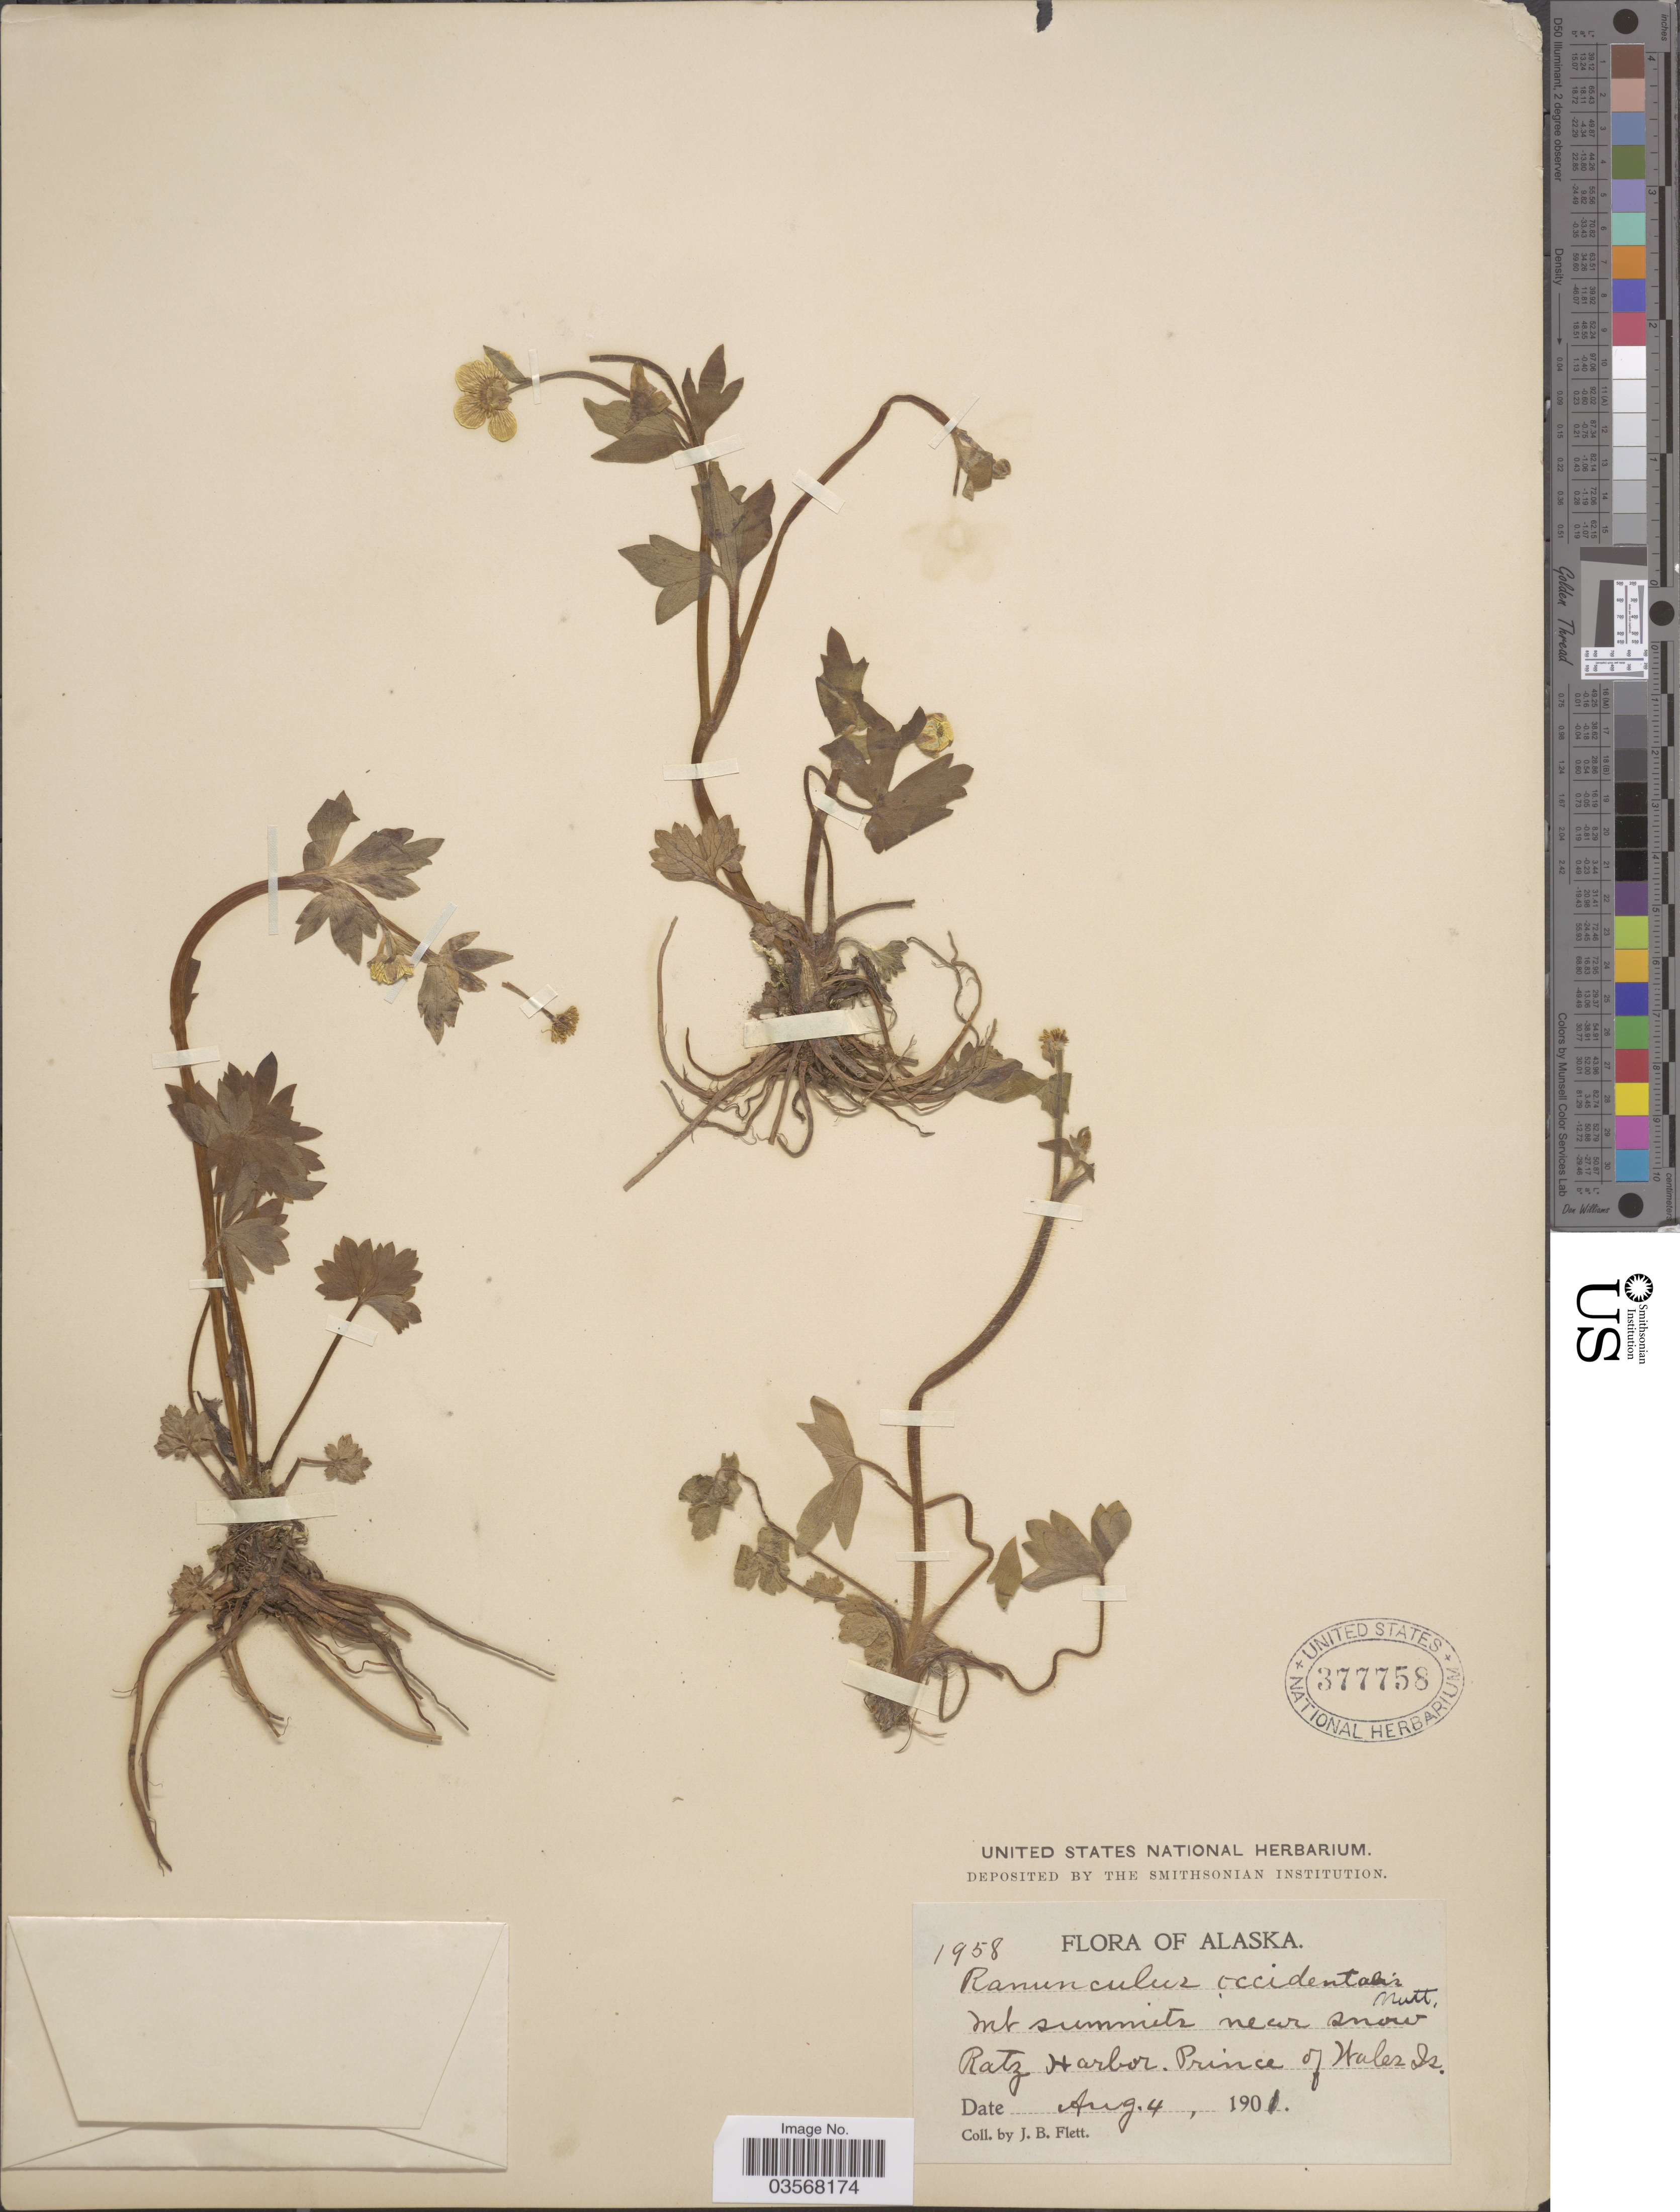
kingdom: Plantae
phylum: Tracheophyta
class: Magnoliopsida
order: Ranunculales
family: Ranunculaceae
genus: Ranunculus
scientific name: Ranunculus occidentalis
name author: Nutt.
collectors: J. Flett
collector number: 1958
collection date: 1901-08-04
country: United States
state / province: Alaska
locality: Mt summit near Snow Ratz Harbor. Prince of Wales Is.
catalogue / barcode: US 377758